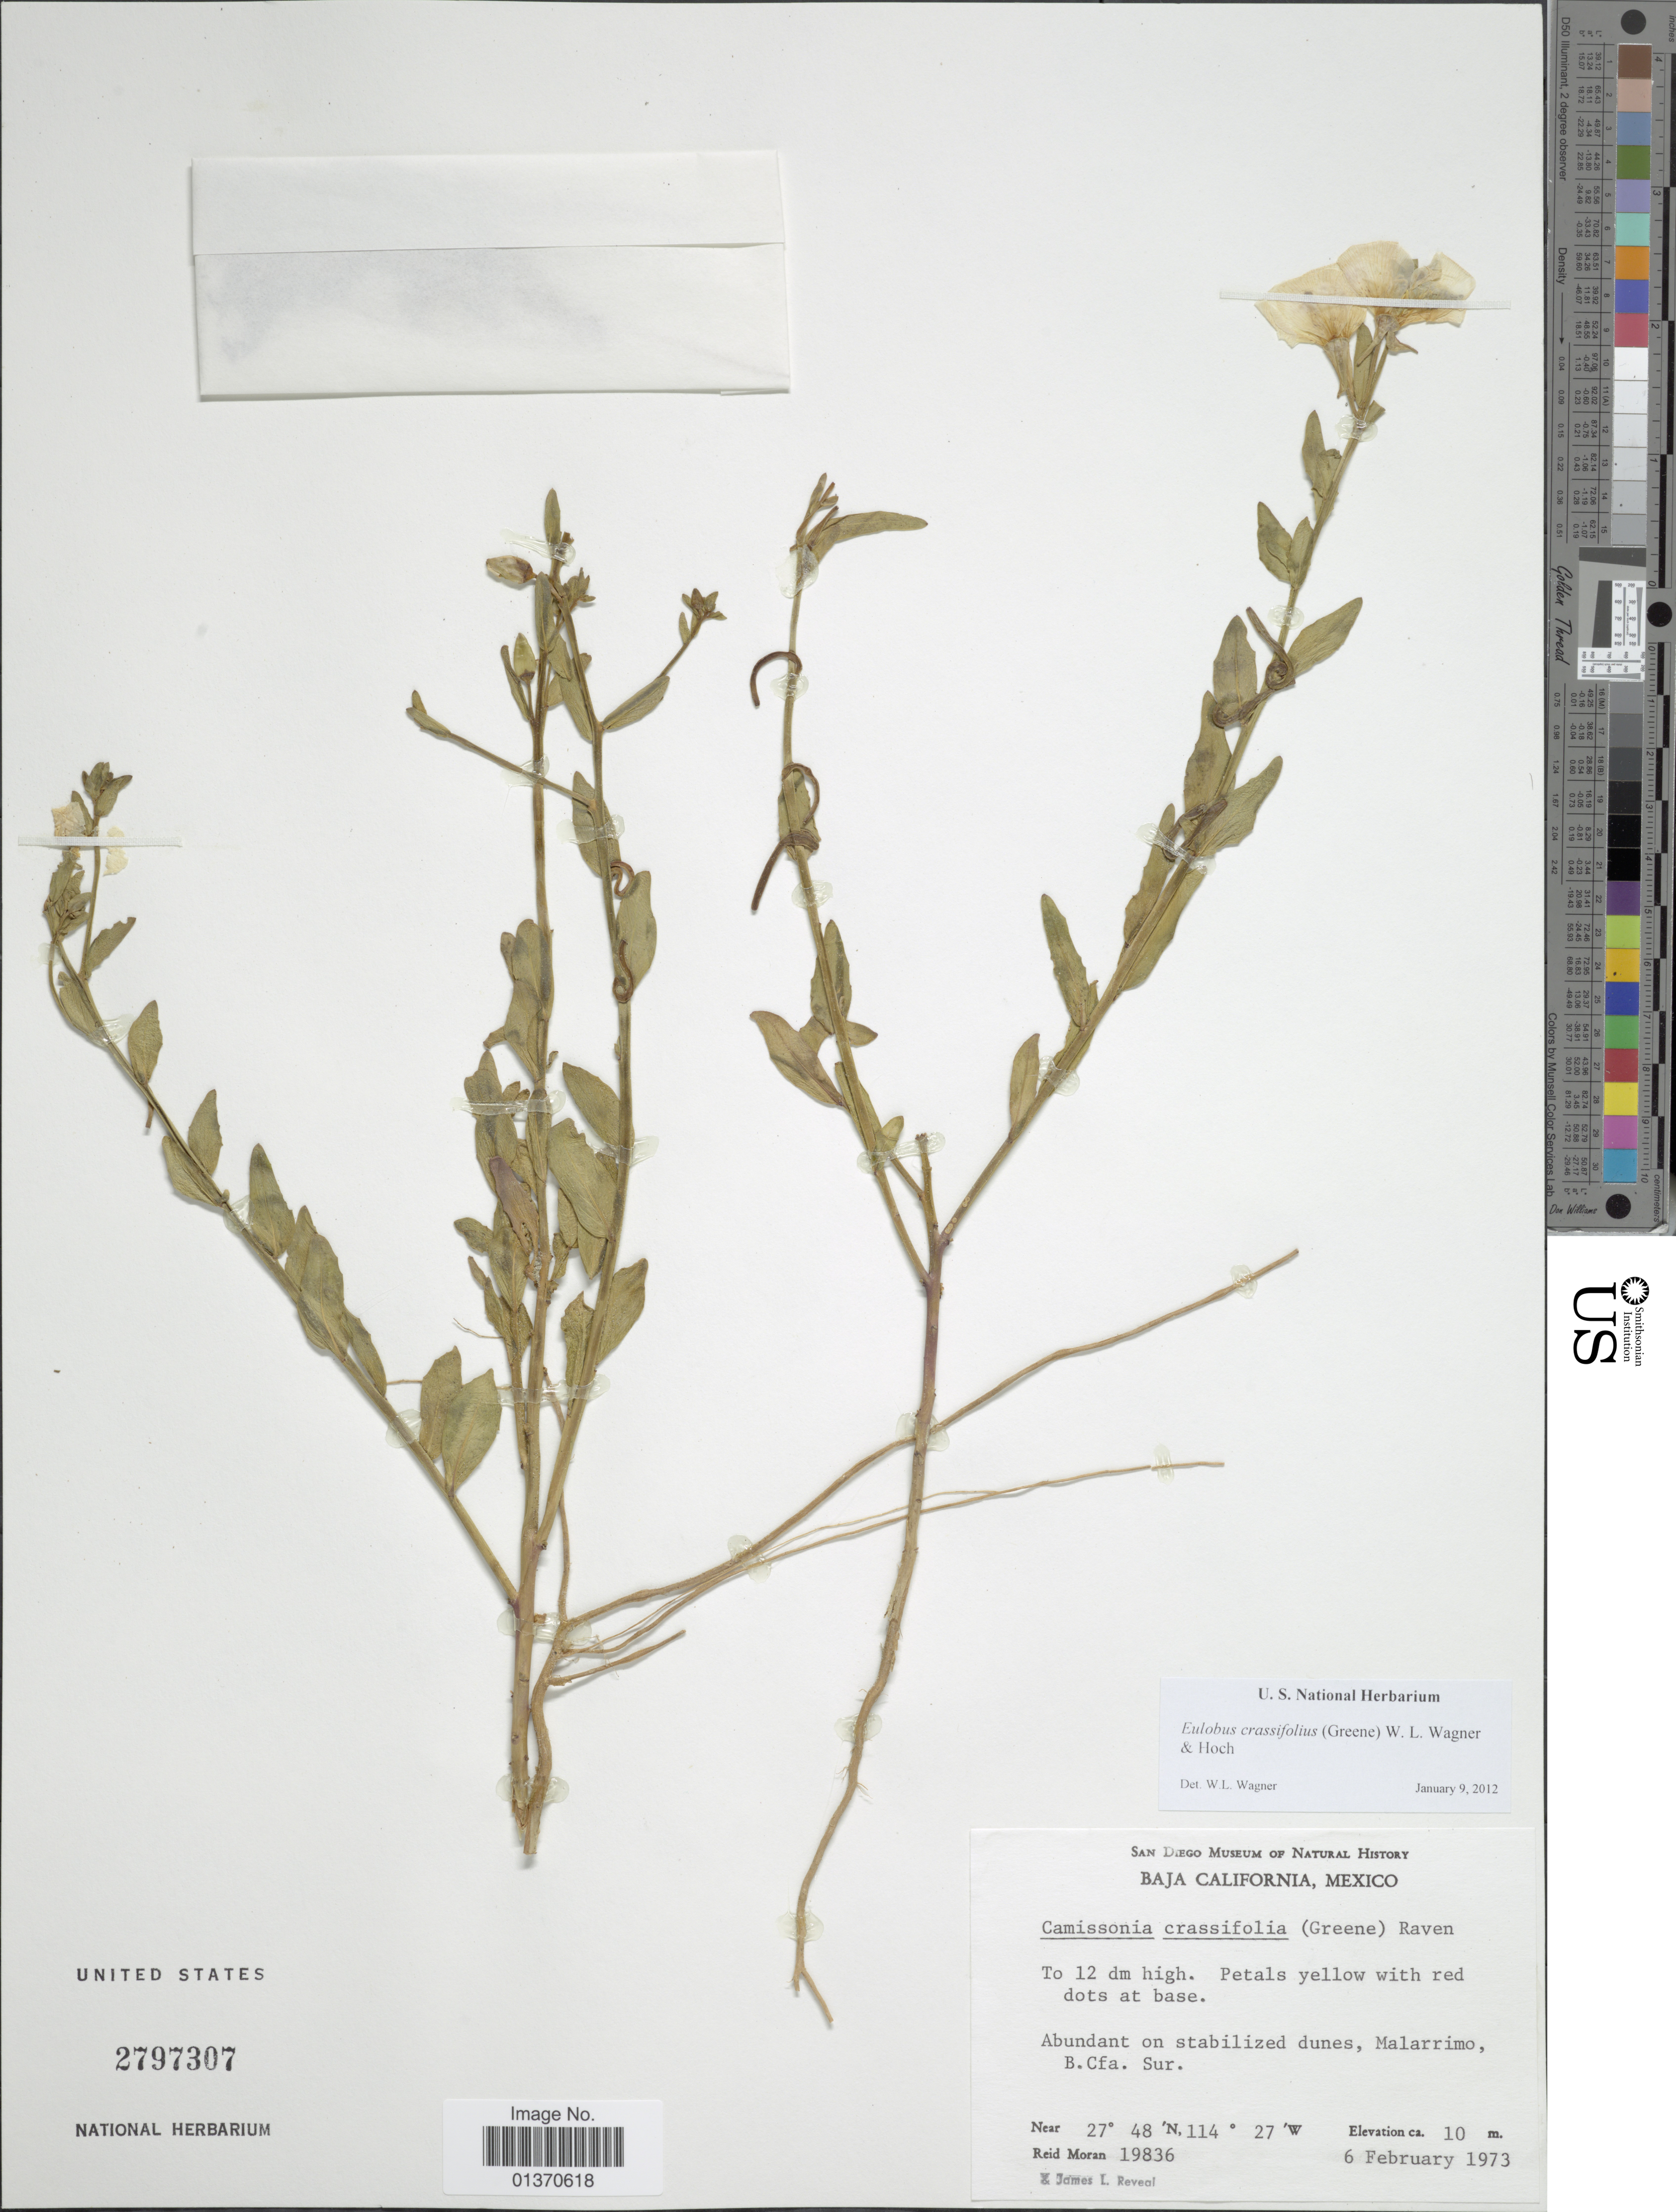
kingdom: Plantae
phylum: Tracheophyta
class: Magnoliopsida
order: Myrtales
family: Onagraceae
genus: Eulobus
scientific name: Eulobus crassifolius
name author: (Greene) W.L. Wagner & Hoch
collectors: R. Moran & J. L. Reveal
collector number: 19836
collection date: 1973-02-06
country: Mexico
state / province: Baja California Sur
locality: Abundant on stabilized dunes, Malarrimo, B. Cfa. Sur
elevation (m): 10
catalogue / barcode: US 2797307